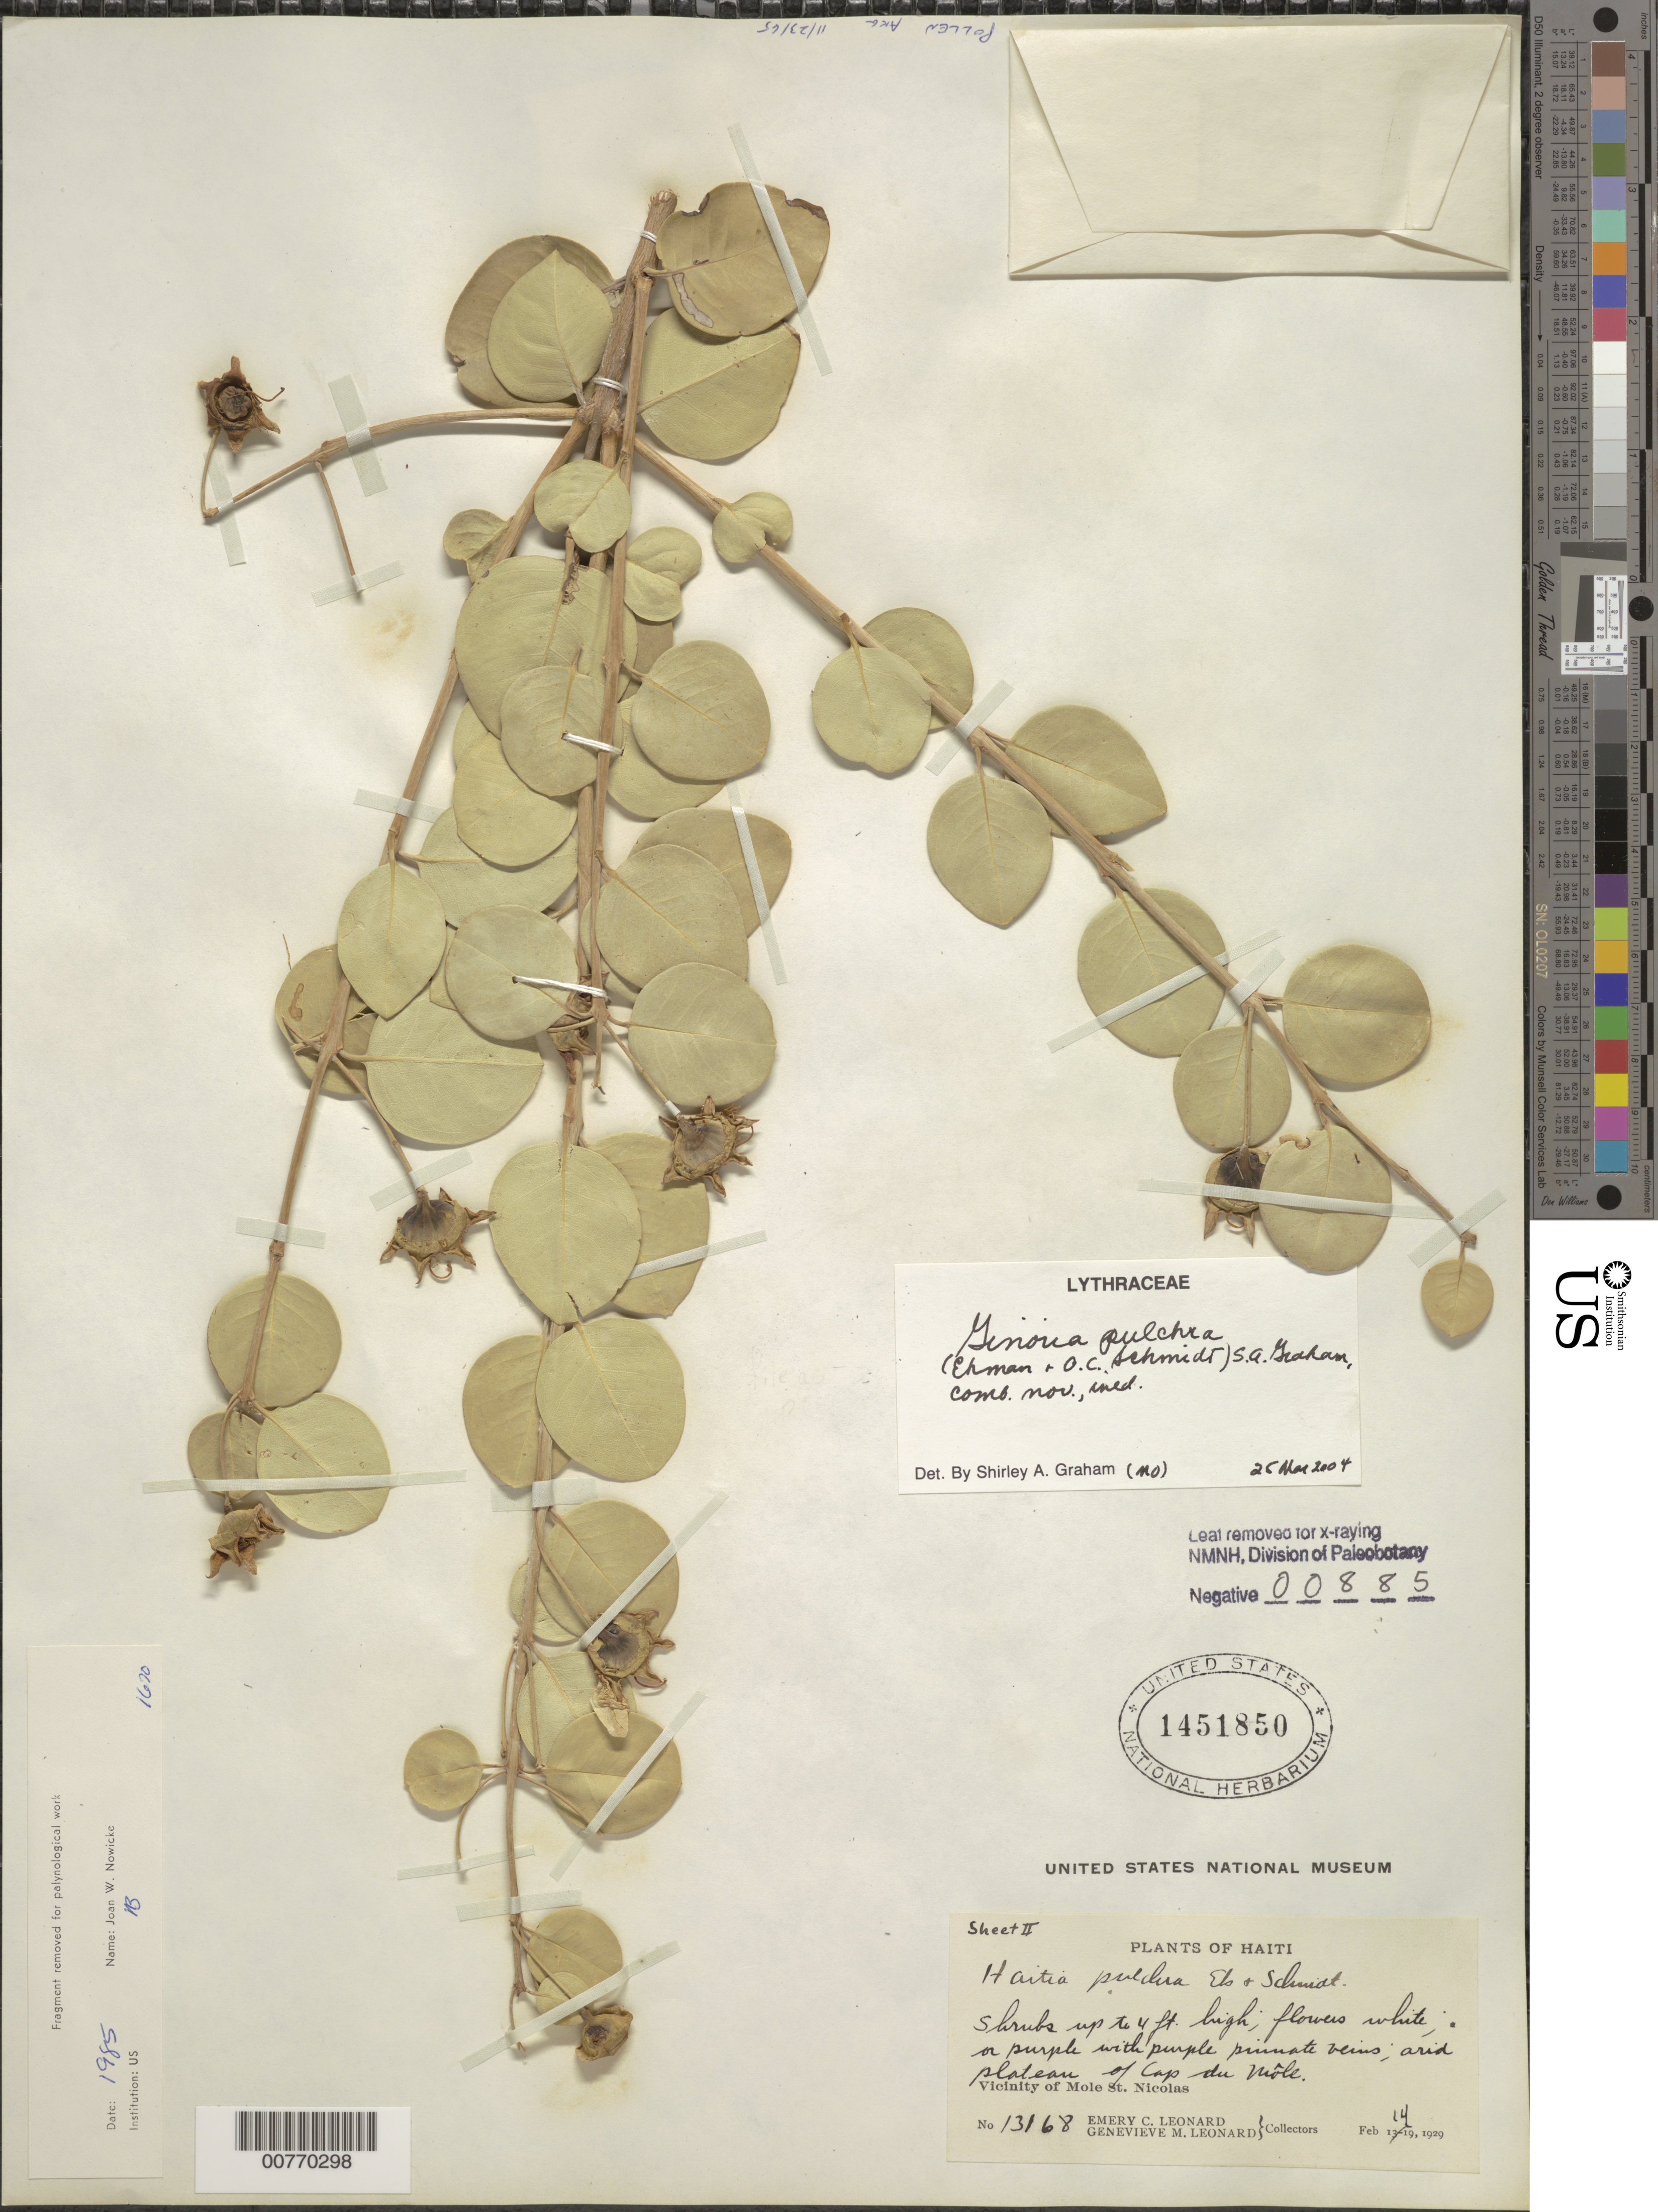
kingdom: Plantae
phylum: Tracheophyta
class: Magnoliopsida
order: Myrtales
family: Lythraceae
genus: Ginoria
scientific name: Ginoria pulchra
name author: (Ekman & O.C. Schmidt) S.A. Graham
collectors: E. C. Leonard & G. M. Leonard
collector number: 13168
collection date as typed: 14 Feb 1929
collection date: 1929-02-14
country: Haiti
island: Hispaniola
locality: Vicinity of Modle St. Nicolas, Cap du Môle.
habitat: Arid plateau.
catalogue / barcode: US 1451850